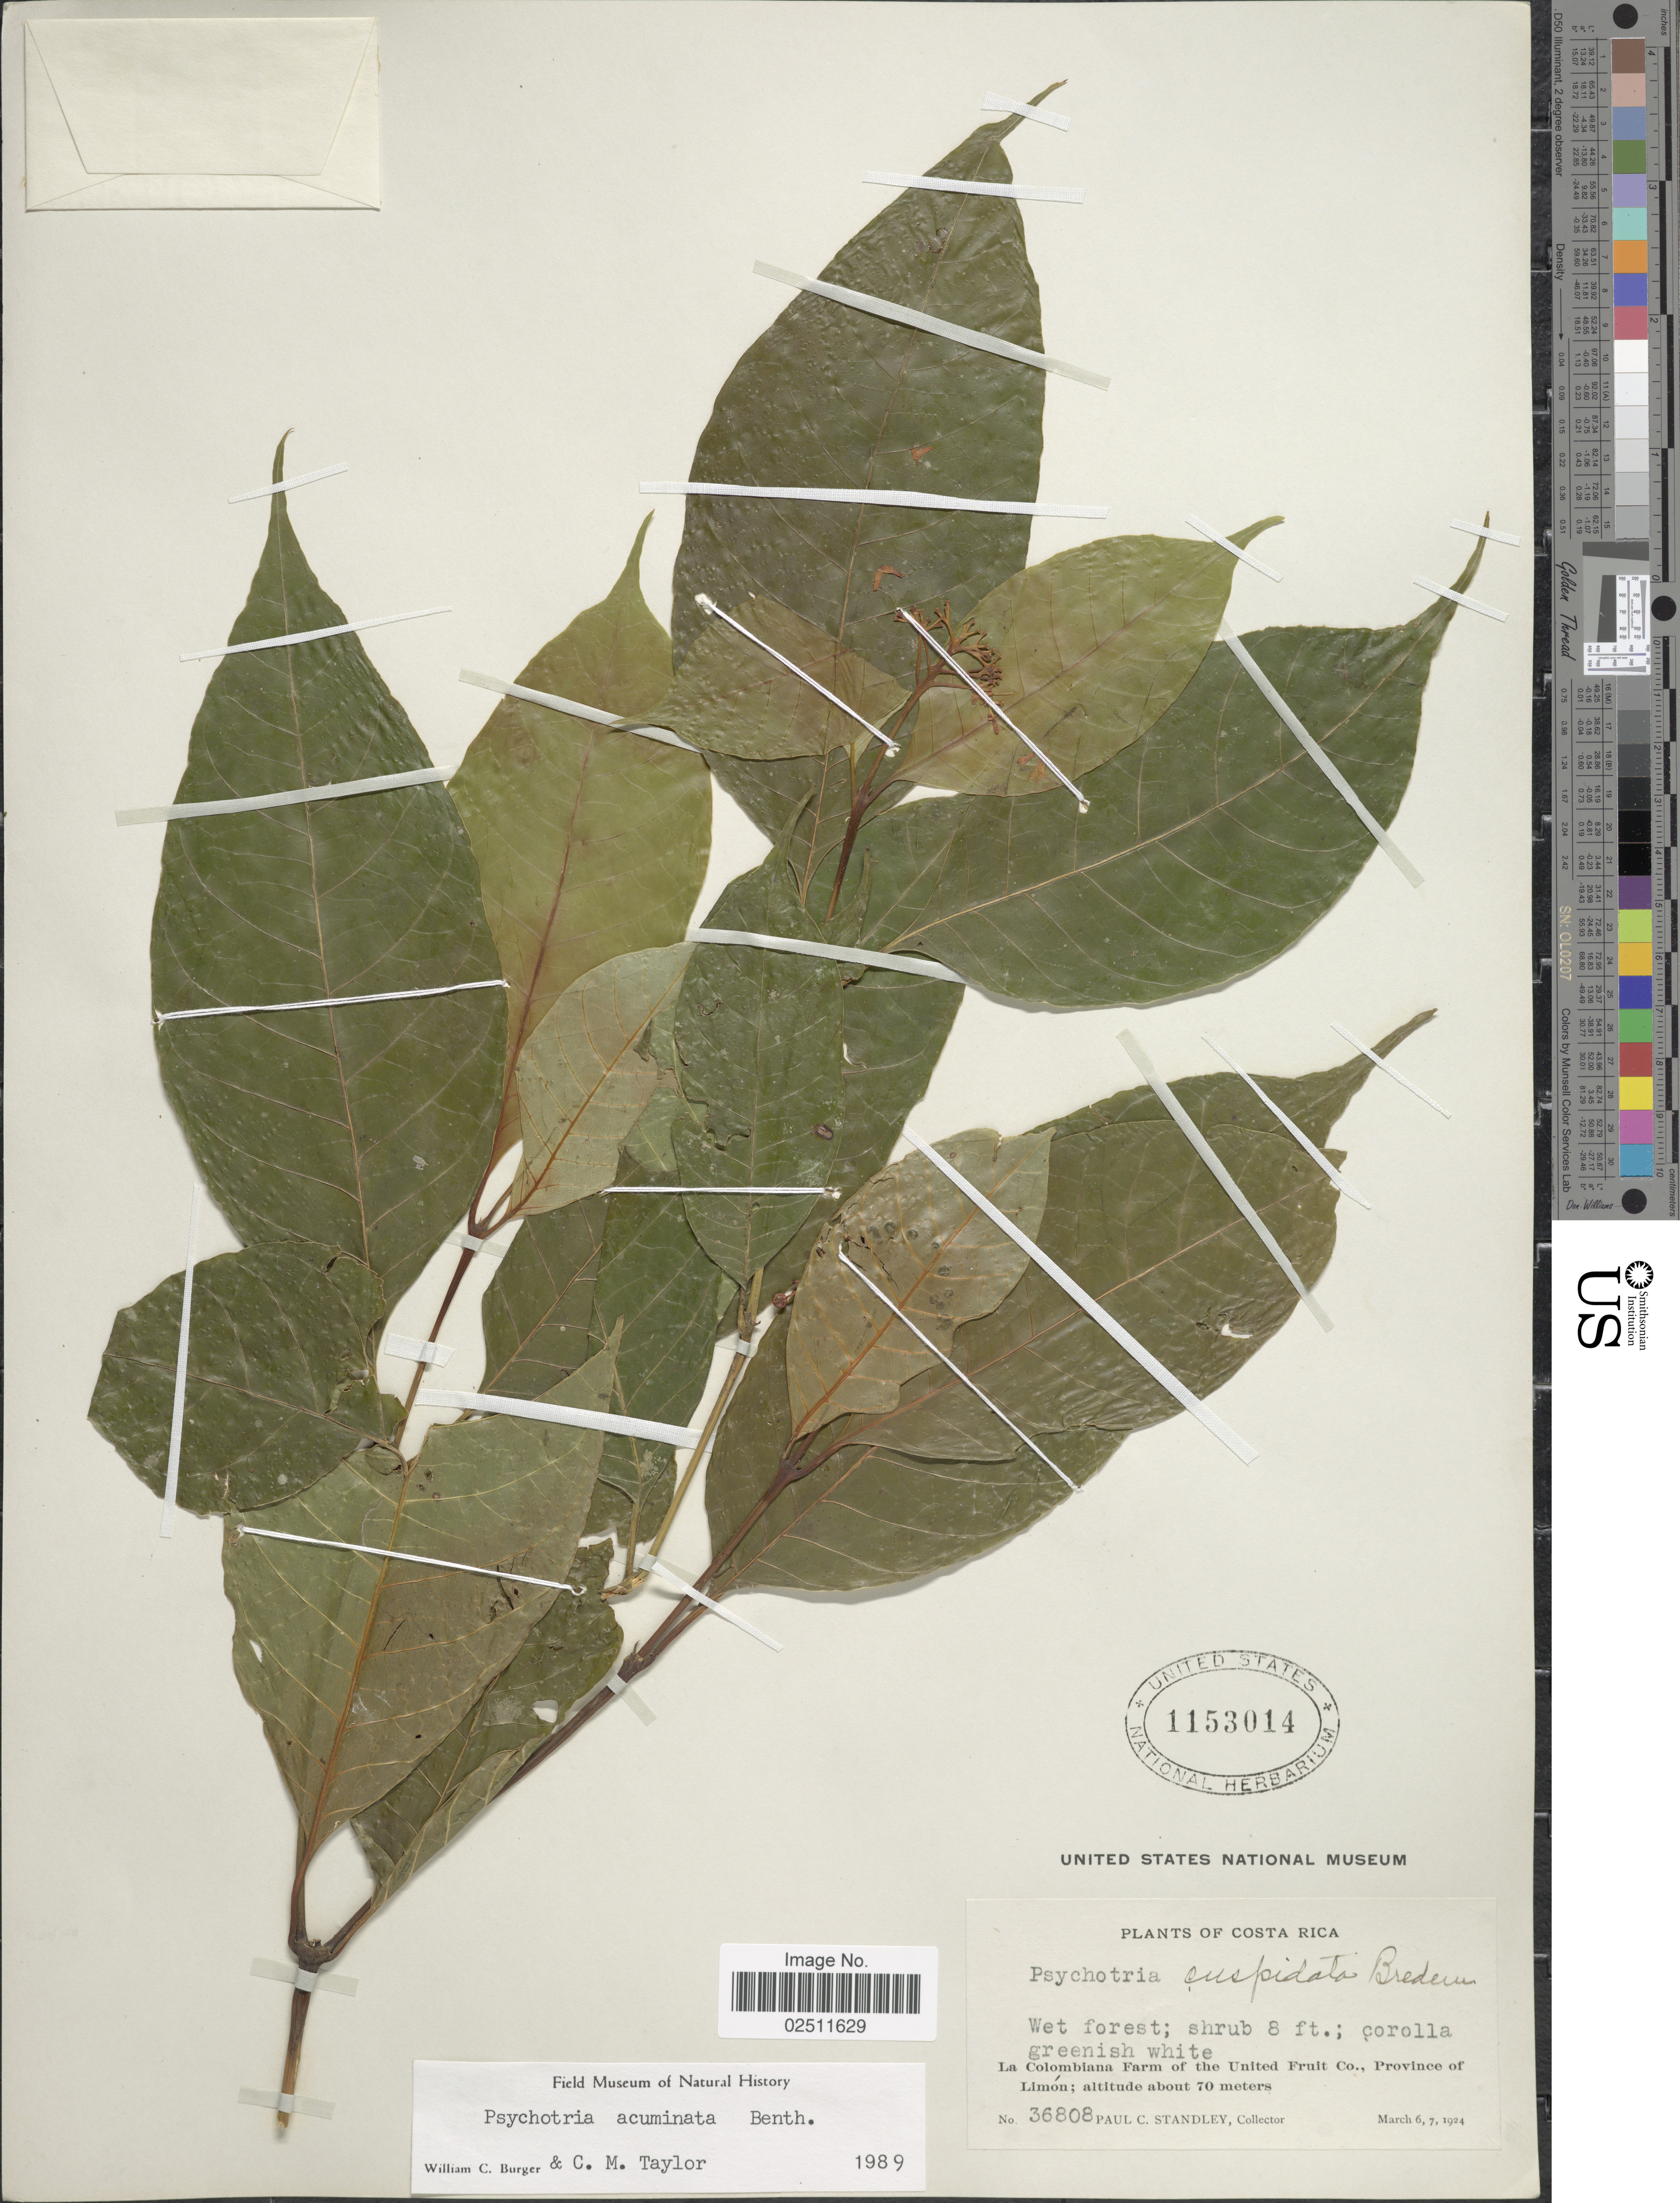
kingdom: Plantae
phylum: Tracheophyta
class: Magnoliopsida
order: Gentianales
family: Rubiaceae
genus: Psychotria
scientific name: Psychotria acuminata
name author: Benth.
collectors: P. C. Standley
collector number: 36808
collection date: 1924-03-06/1924-03-07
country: Costa Rica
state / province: Limón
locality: La Colombiana Farm of the United Fruit Co.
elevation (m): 70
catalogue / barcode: US 1153014